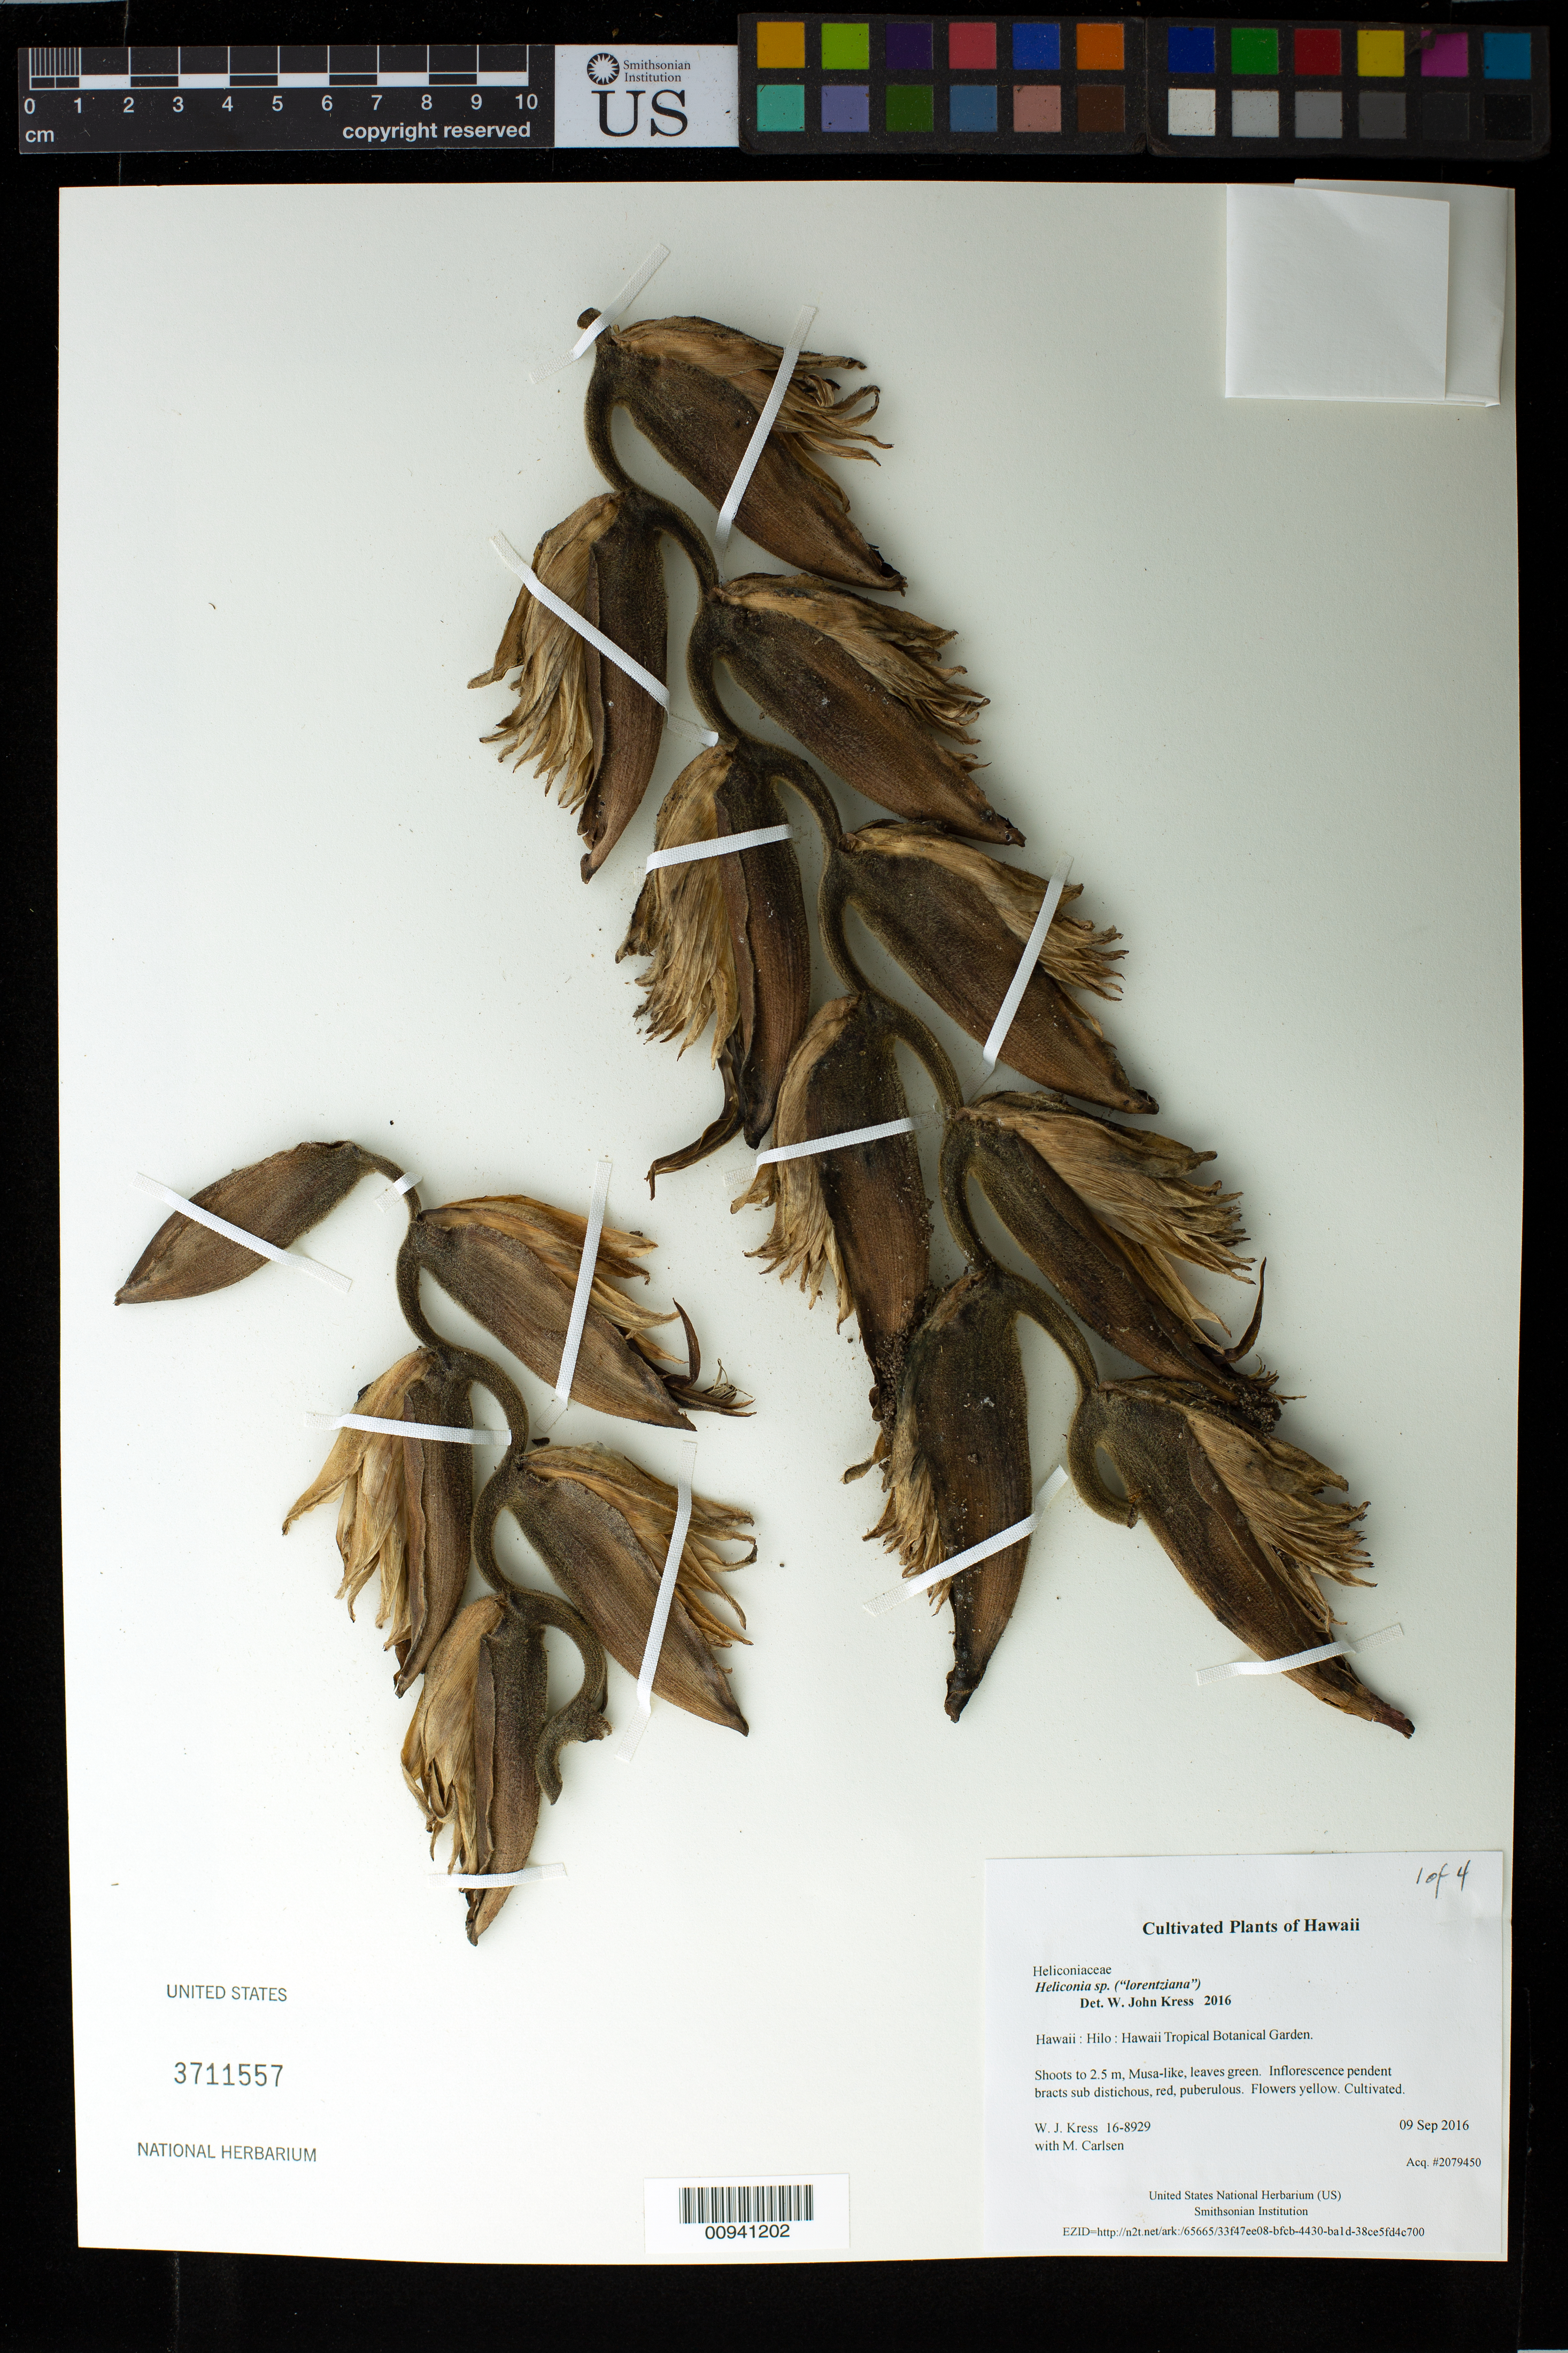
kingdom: Plantae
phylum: Tracheophyta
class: Liliopsida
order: Zingiberales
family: Heliconiaceae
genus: Heliconia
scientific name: Heliconia sp. ("lorentziana")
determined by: Kress, W. J., (US), Smithsonian Institution - National Museum of Natural History (UNITED STATES)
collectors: W. J. Kress & M. M. Carlsen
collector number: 16-8929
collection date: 2016-09-09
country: United States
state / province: Hawaii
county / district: Hawaii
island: Hawaii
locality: Hawaii Tropical Botanical Garden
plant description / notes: Frozen tissue stored in Biorepository at AG5NO33; dried tissue stored at AG5NO34.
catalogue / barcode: US 3711557